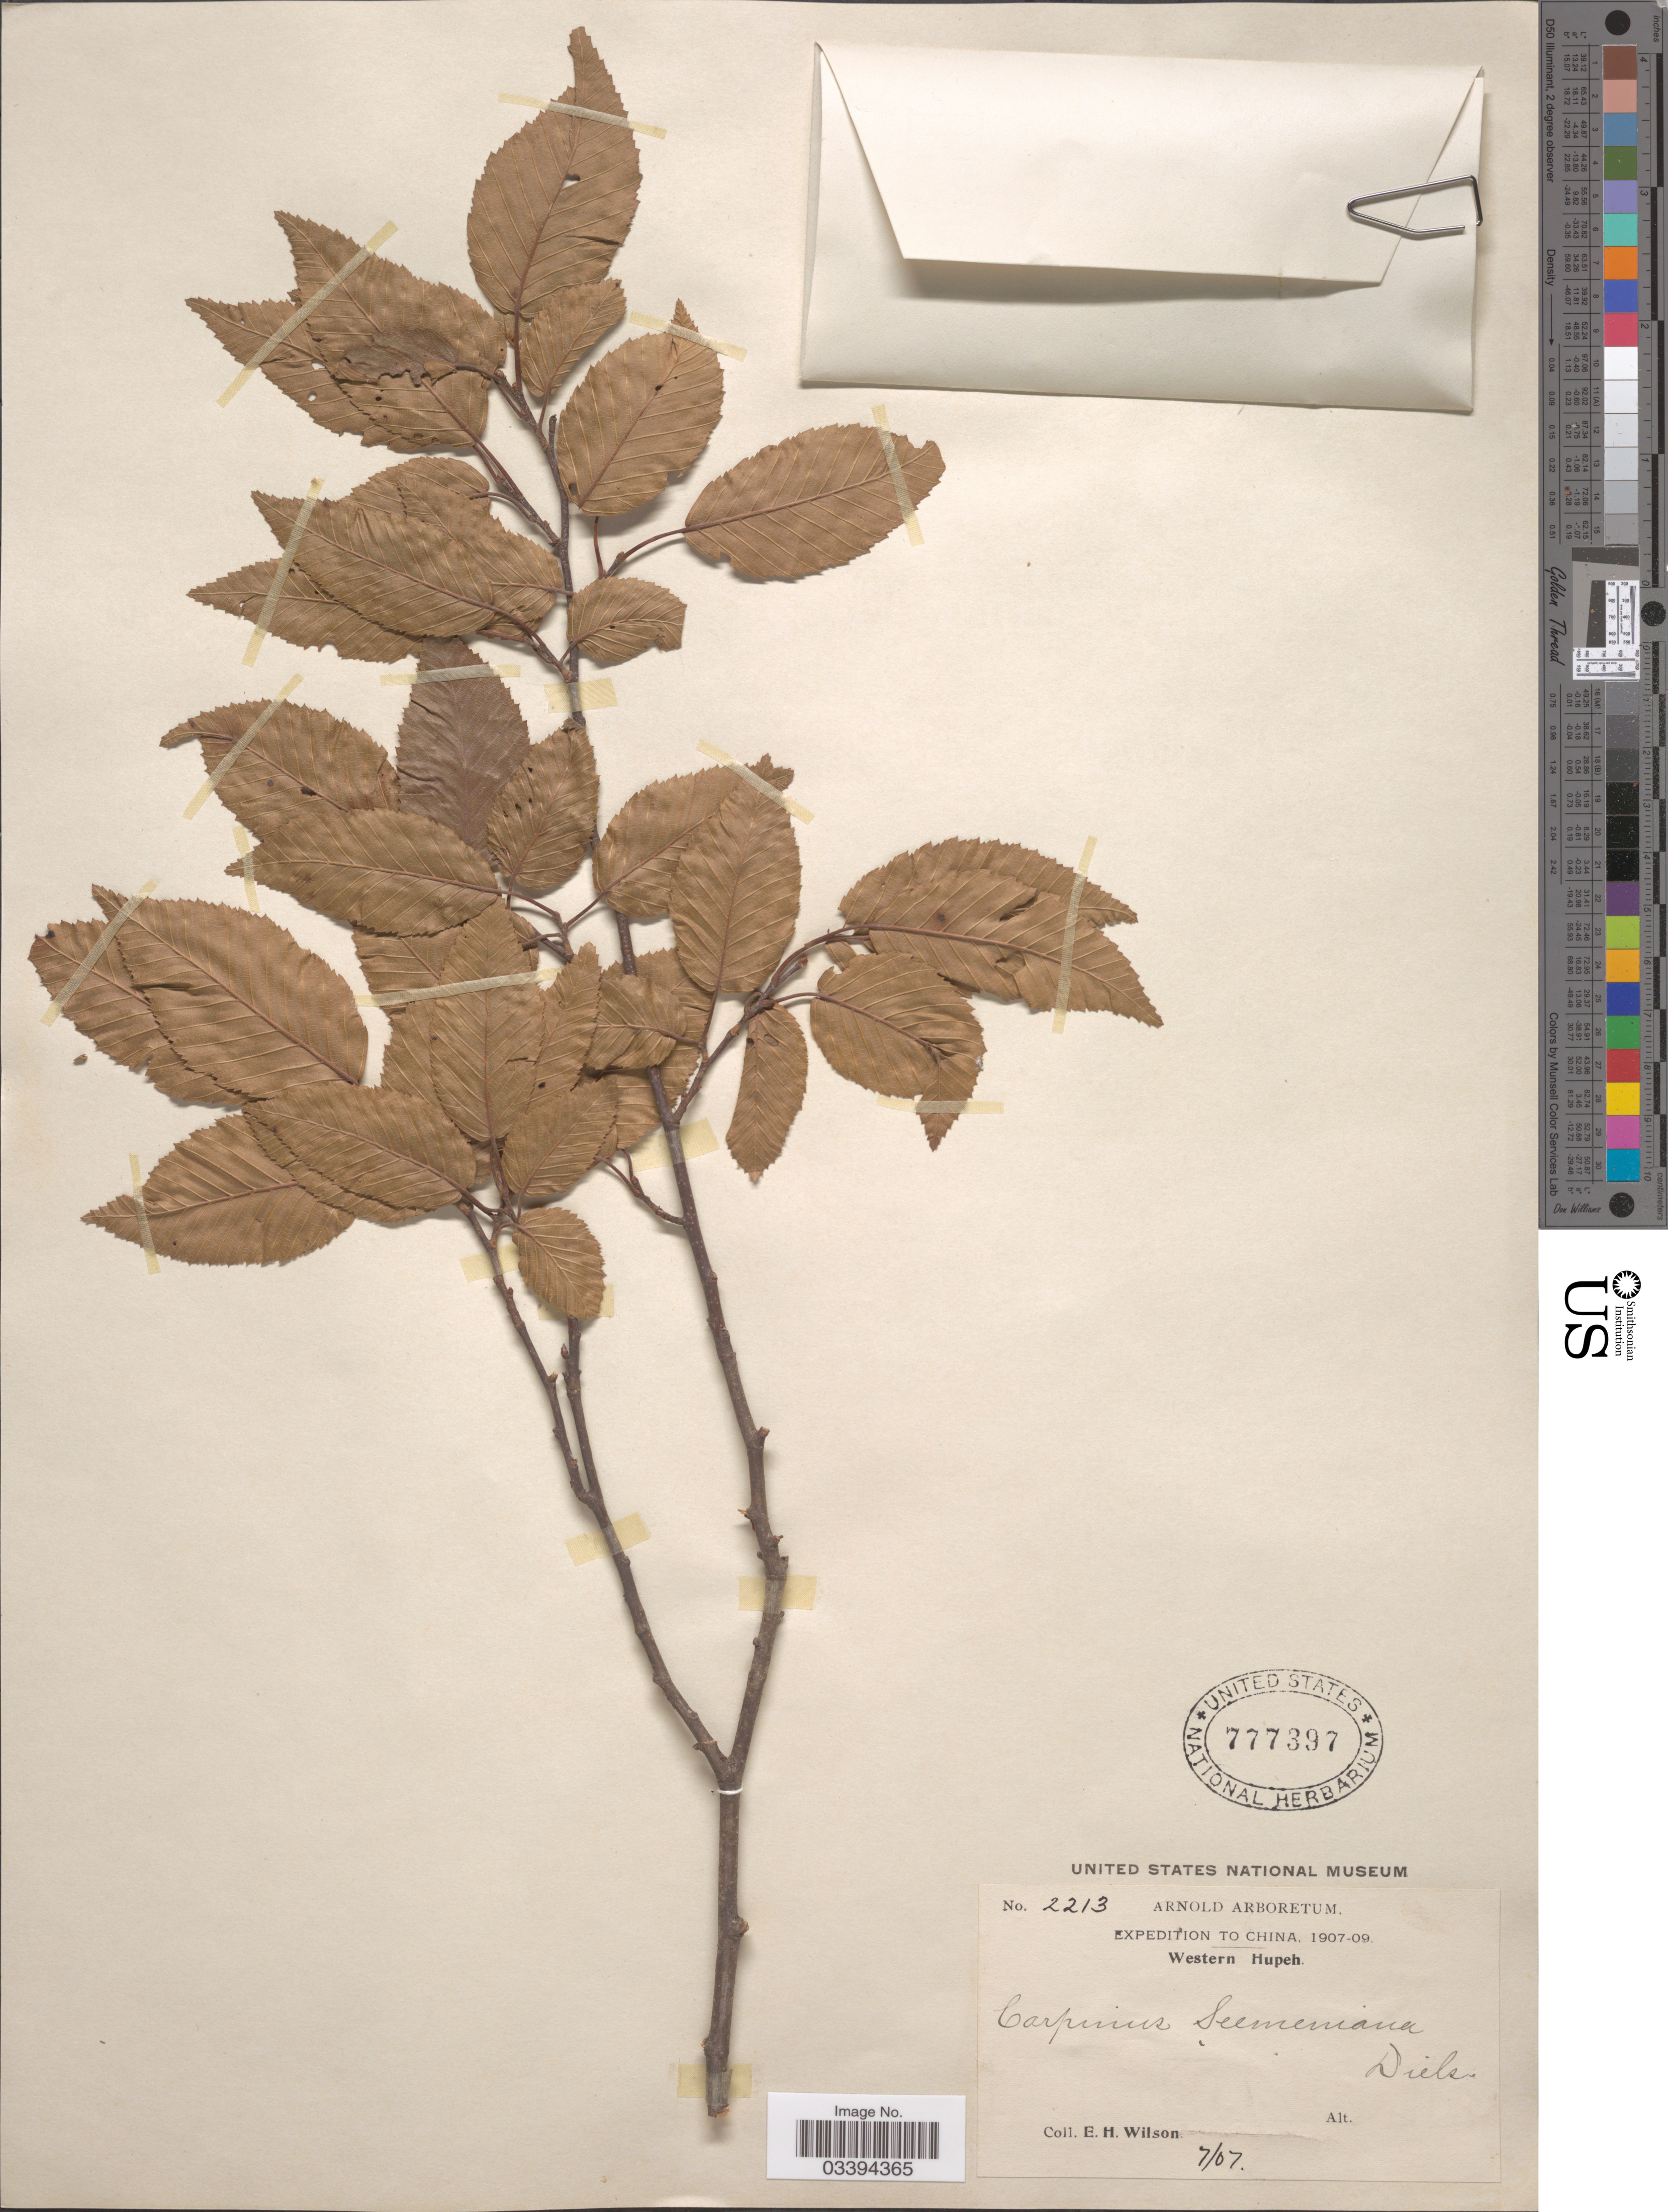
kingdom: Plantae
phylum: Tracheophyta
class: Magnoliopsida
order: Fagales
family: Betulaceae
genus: Carpinus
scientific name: Carpinus seemeniana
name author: Diels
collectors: E. Wilson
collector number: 2213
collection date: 1907-07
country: China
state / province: Hubei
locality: Western Hupeh.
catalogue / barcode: US 777397